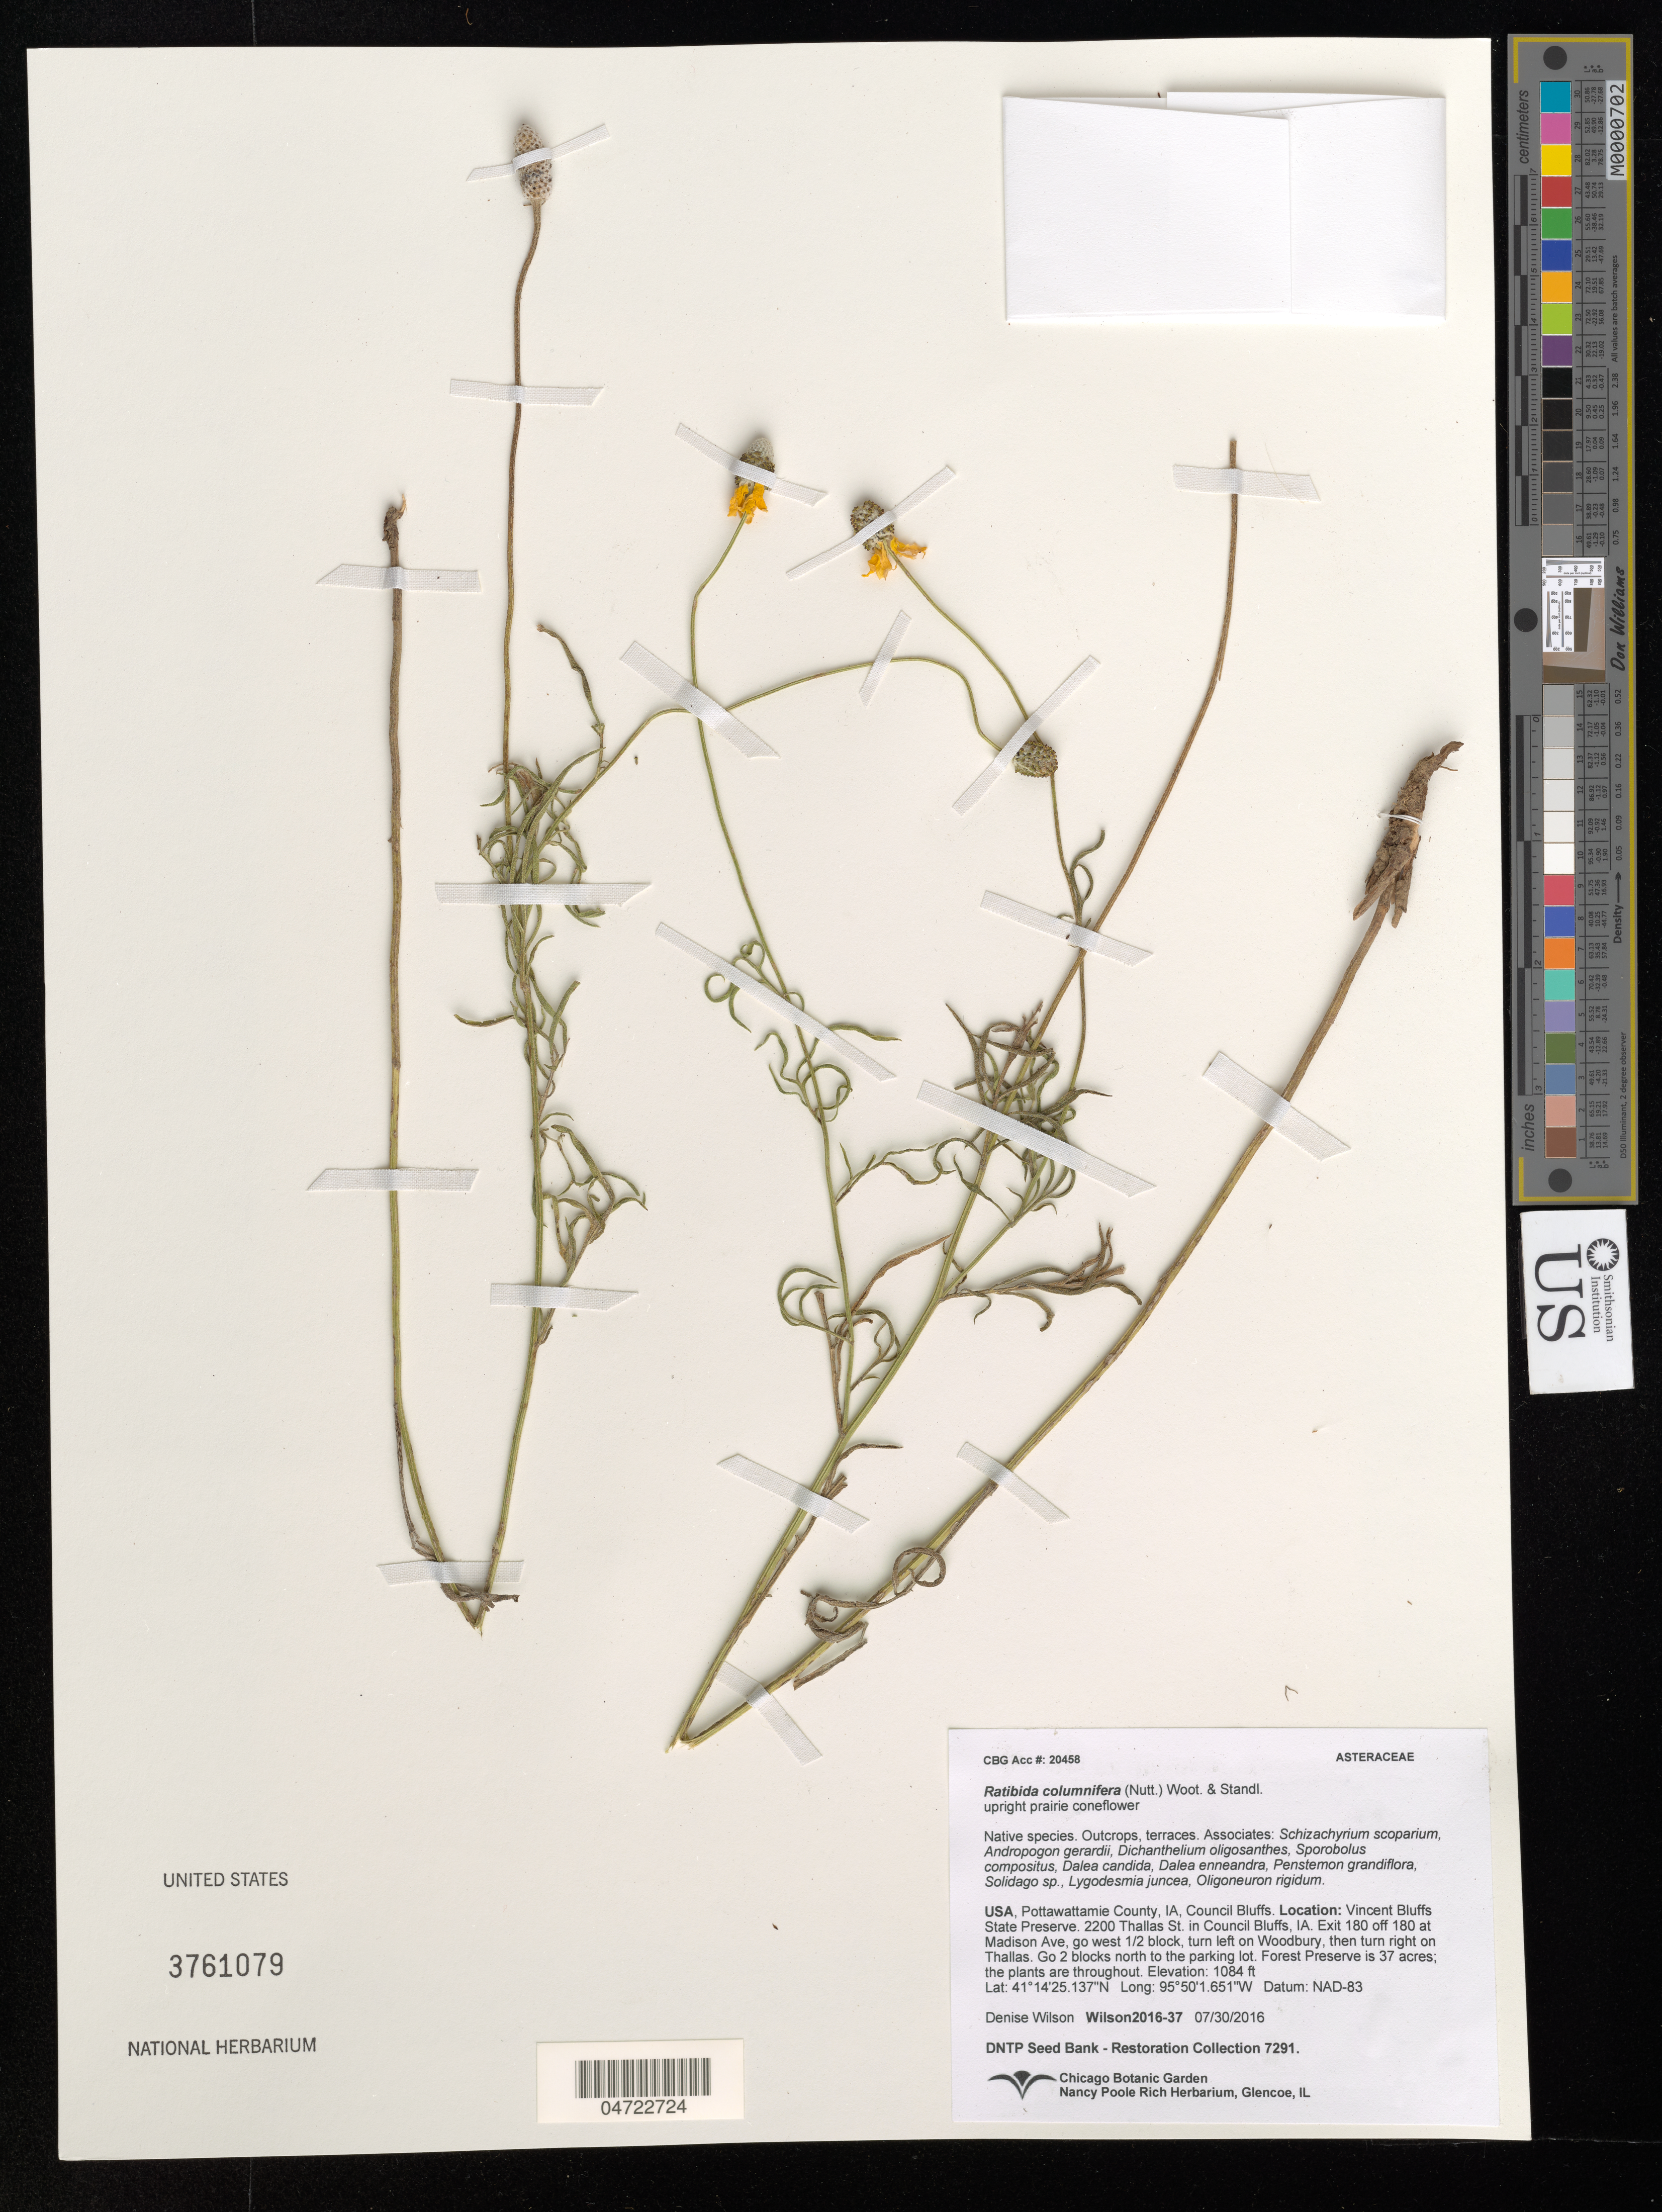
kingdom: Plantae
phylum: Tracheophyta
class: Magnoliopsida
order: Asterales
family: Asteraceae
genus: Ratibida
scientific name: Ratibida columnifera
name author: (Nutt.) Wooton & Standl.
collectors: D. Wilson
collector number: Wilson2016-39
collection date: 2016-07-30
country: United States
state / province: Iowa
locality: Pottawattamie County, Council Bluffs. Vincent Bluffs State Preserve. 2200 Thallas St. in Council Bluffs, IA. Exit 180 off 180 at Madison Ave, go west 1/2 block, turn left on Woodbury, then turn right on Thallas. Go 2 blocks north to the parking lot. Forest Preserve is 37 acres; the plants are throughout.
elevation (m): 330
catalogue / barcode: US 3761079